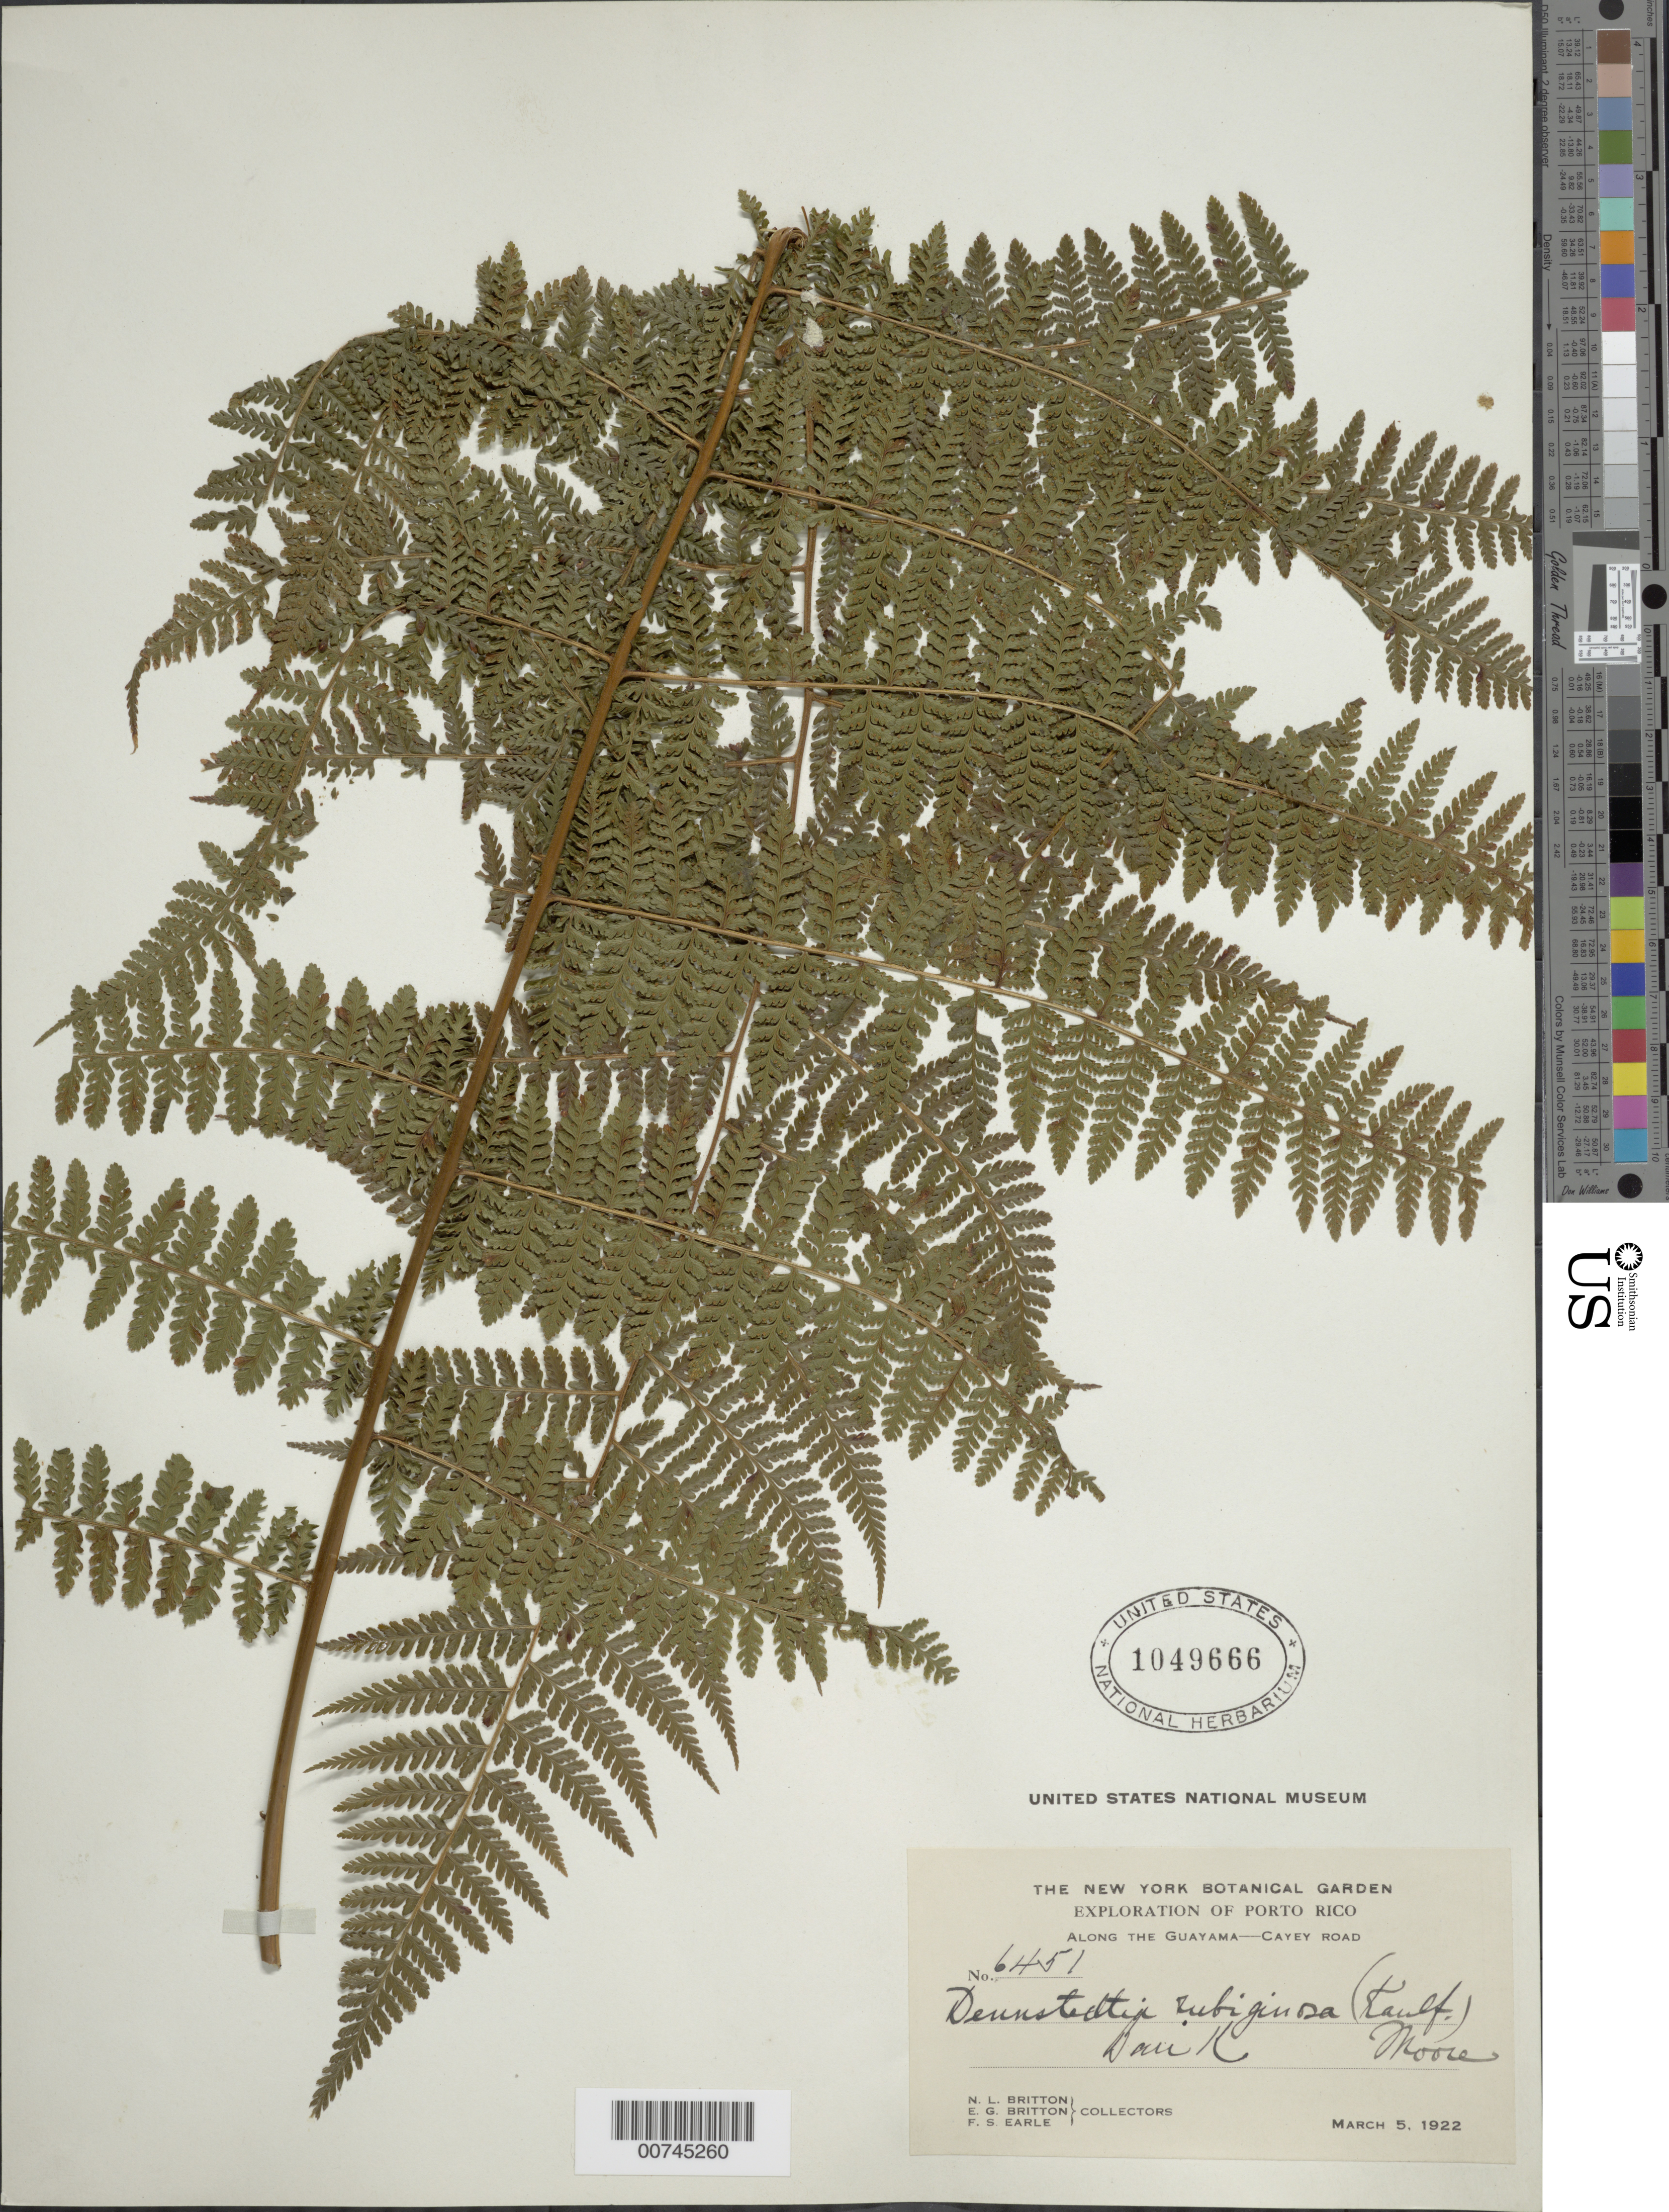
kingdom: Plantae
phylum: Tracheophyta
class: Polypodiopsida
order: Polypodiales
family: Dennstaedtiaceae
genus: Dennstaedtia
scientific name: Dennstaedtia cicutaria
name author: (Sw.) T. Moore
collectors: N. Britton, E. G. Britton & F. S. Earle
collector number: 6451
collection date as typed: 05 Mar 1922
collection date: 1922-03-05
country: Puerto Rico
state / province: Guayama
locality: Along the Guayama, Cayey Road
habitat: Bank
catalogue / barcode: US 1049666